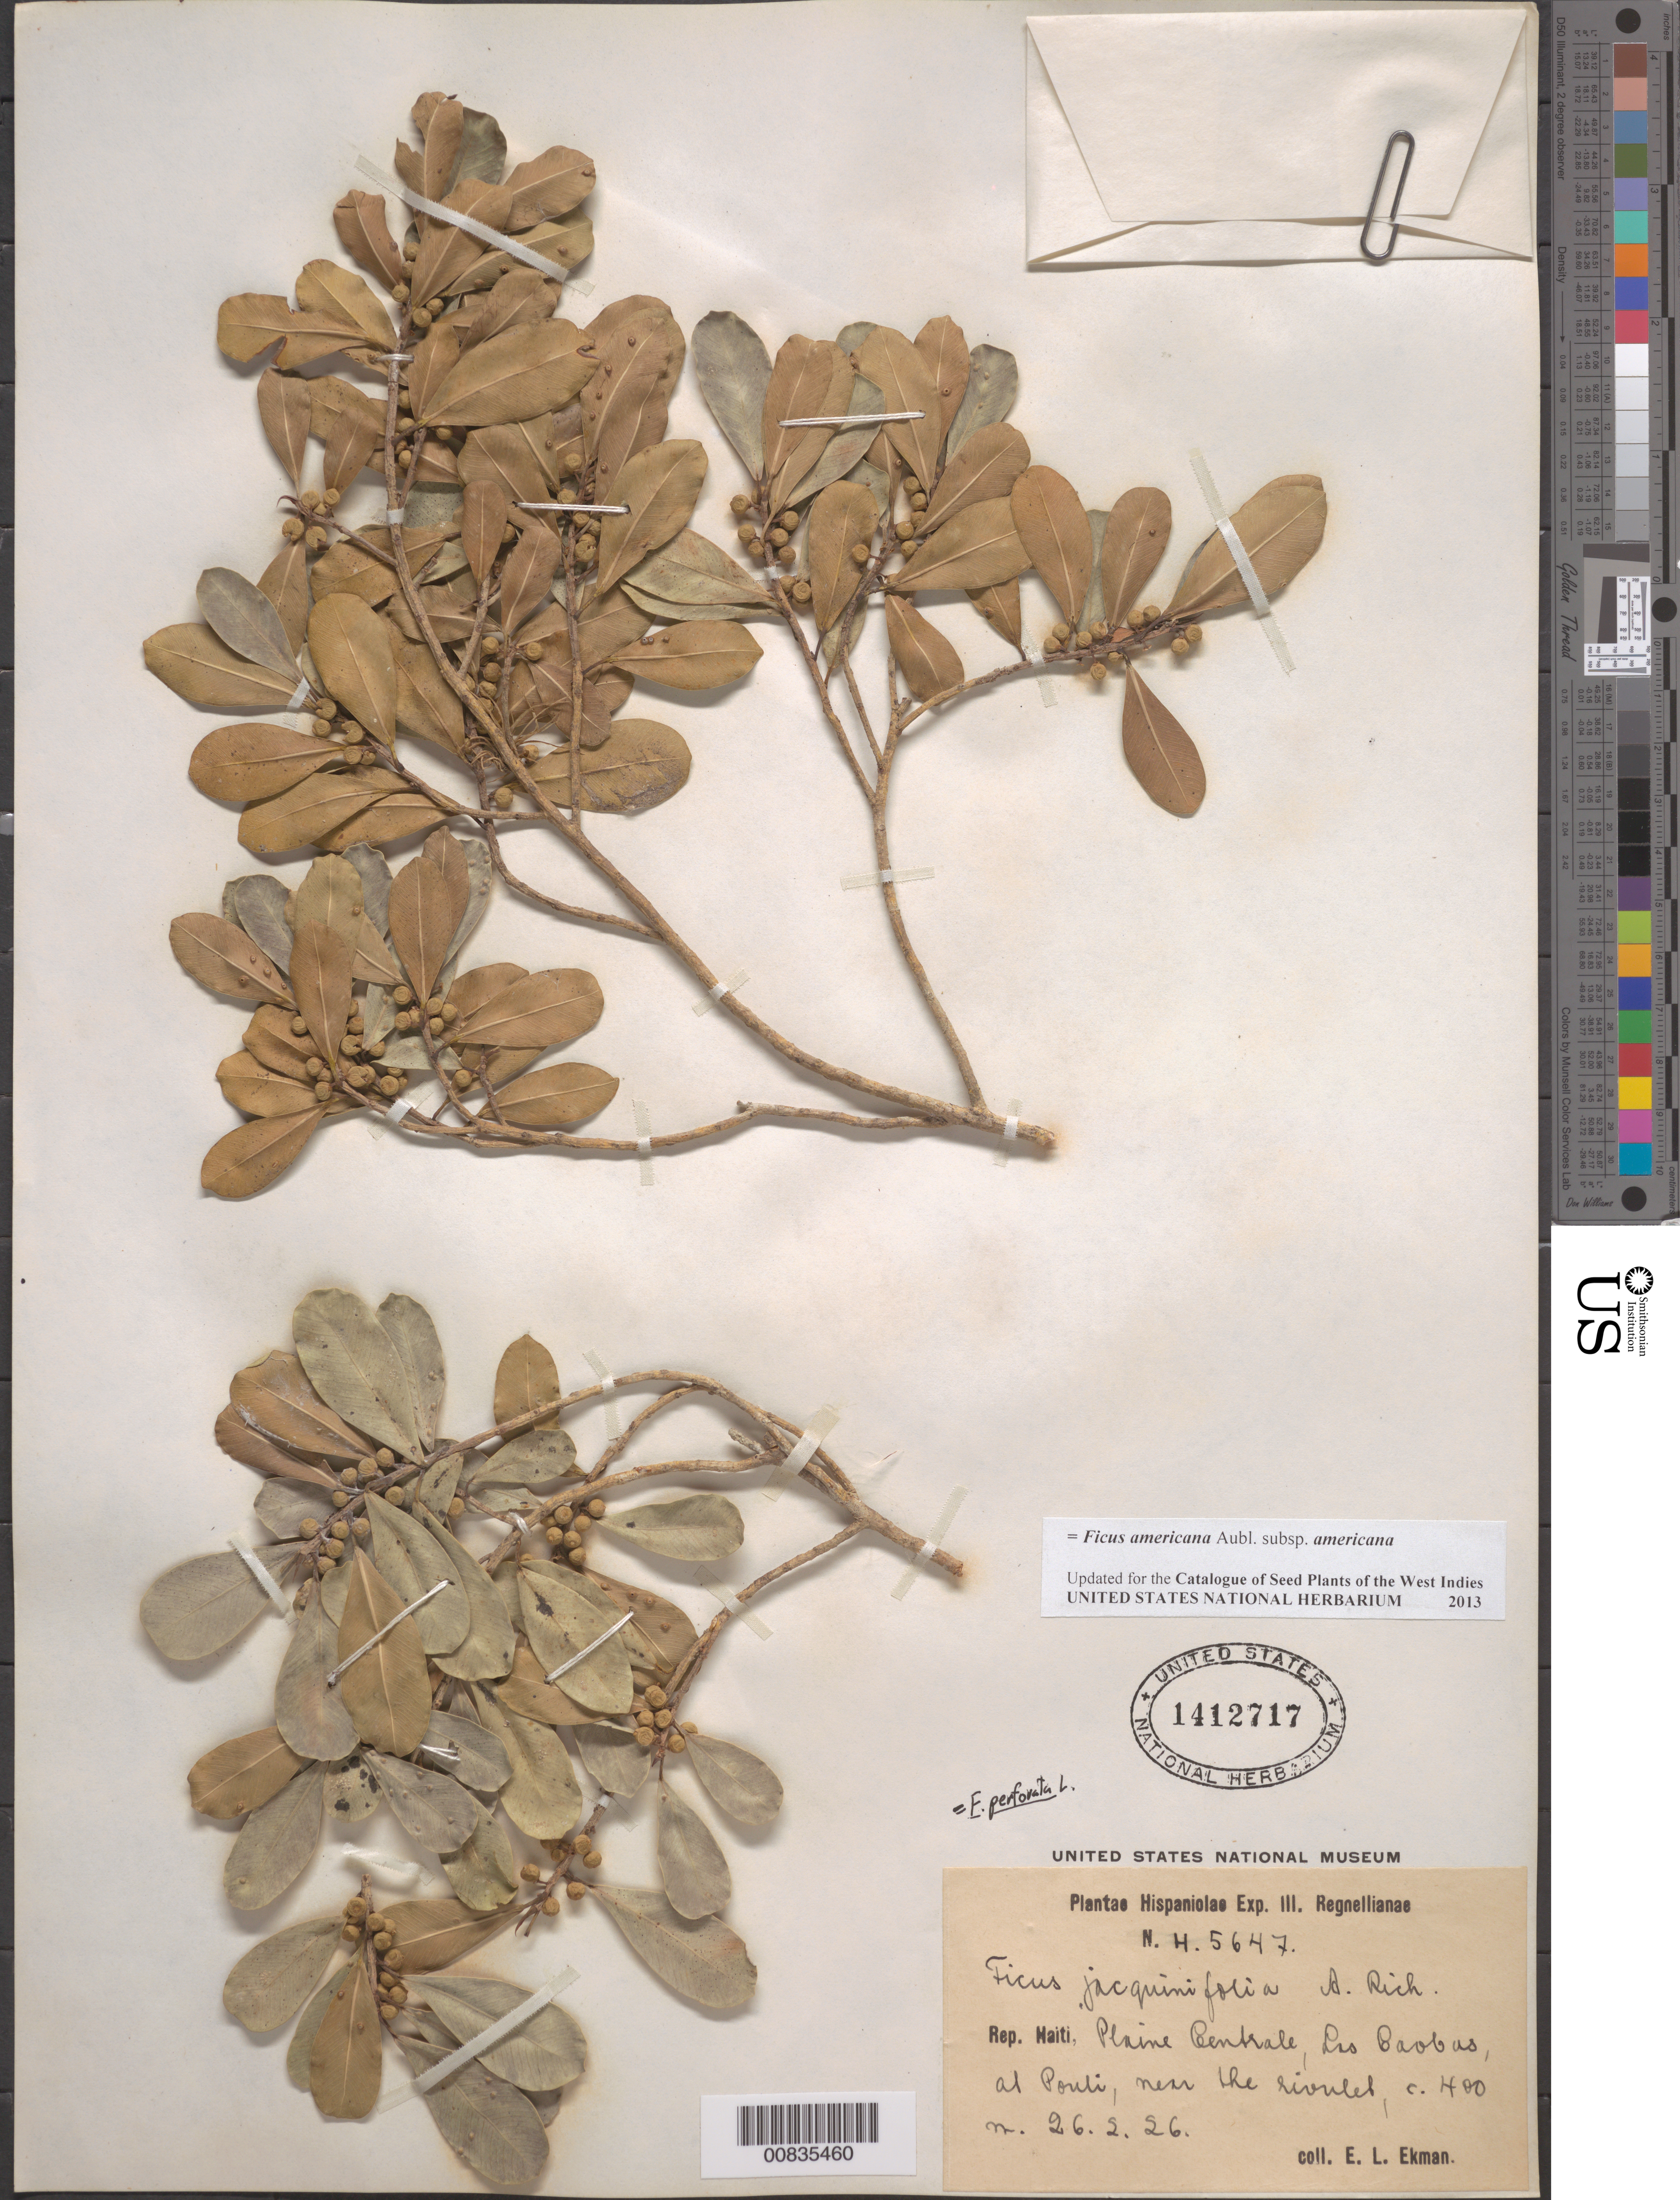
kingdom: Plantae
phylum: Tracheophyta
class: Magnoliopsida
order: Rosales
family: Moraceae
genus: Ficus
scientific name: Ficus perforata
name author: L.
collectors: E. L. Ekman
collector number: H 5647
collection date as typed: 26 Feb 1926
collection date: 1926-02-26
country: Haiti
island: Hispaniola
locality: Plaine Centrale, Les Caobas at Pouli, near the rivulet.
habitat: Near the rivulet.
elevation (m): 400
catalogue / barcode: US 1412717